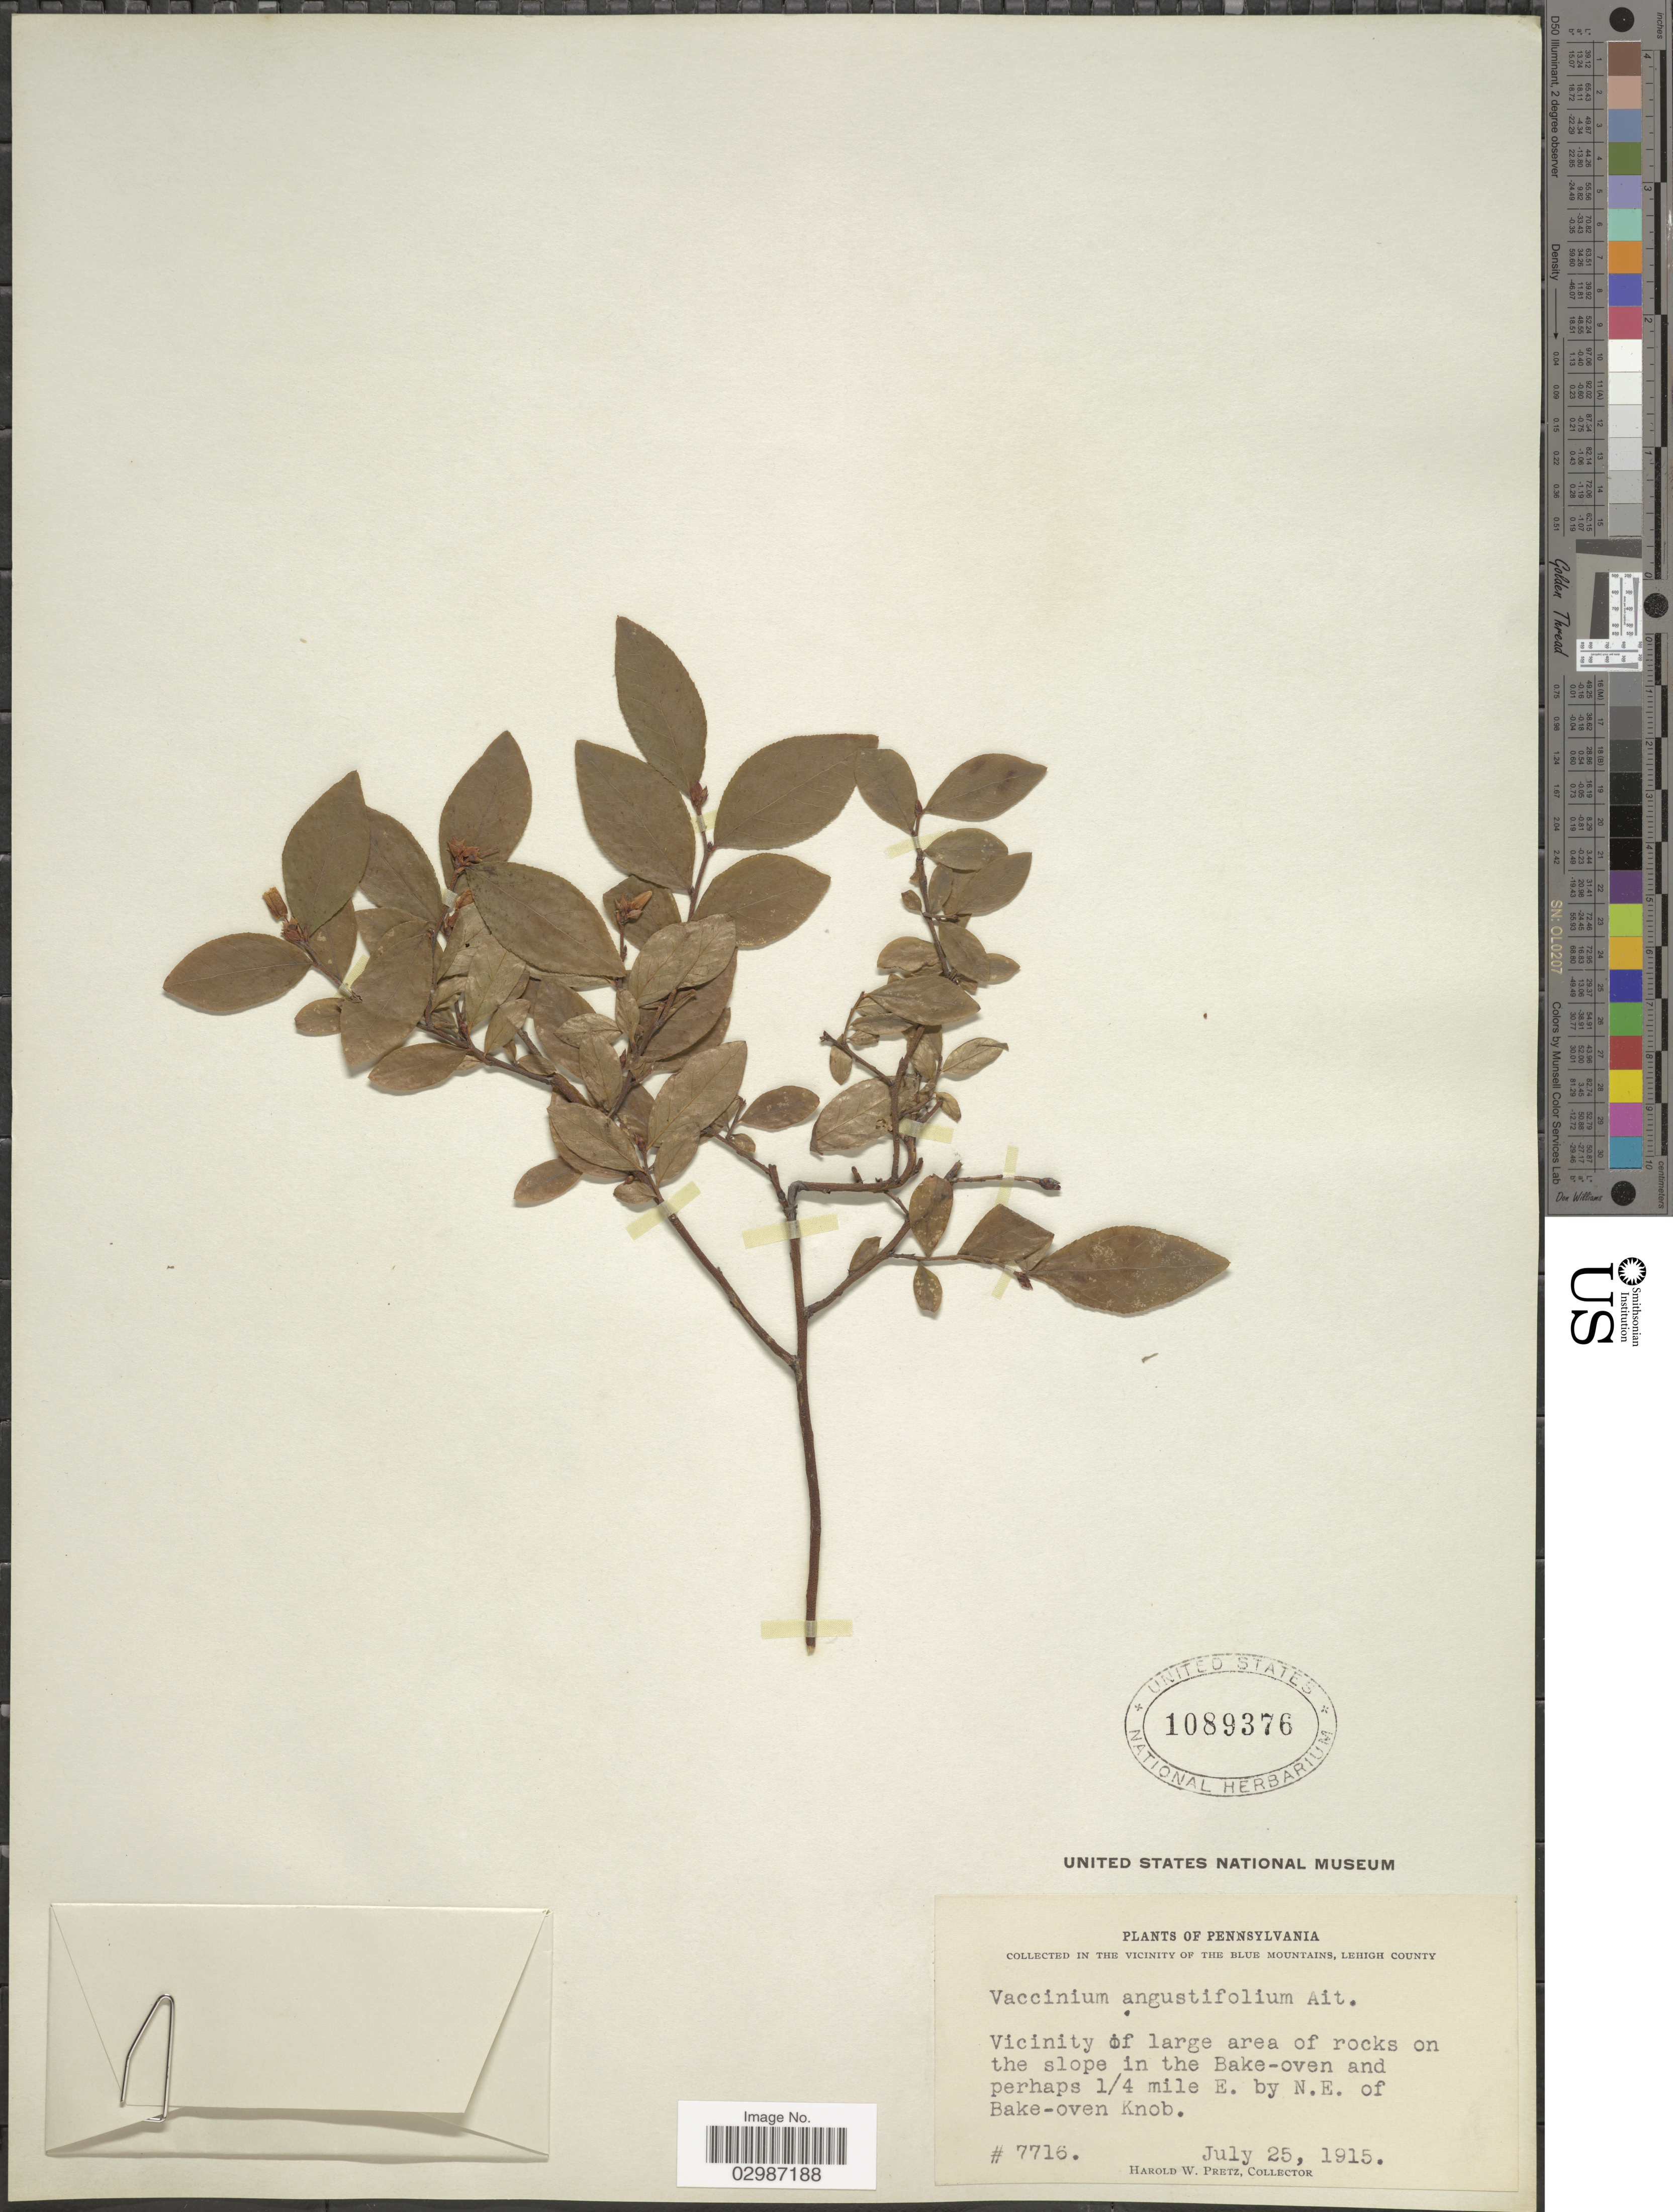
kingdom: Plantae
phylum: Tracheophyta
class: Magnoliopsida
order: Ericales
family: Ericaceae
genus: Vaccinium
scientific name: Vaccinium angustifolium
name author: Aiton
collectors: H. W. Pretz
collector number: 7716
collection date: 1915-07-25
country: United States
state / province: Pennsylvania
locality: In the vicinity of the Blue Mountains, Lehigh County. Vicinity of large area of rocks on the slope in the Bake-oven and perhaps 1/4 mile E. by N.E. of Bake-oven Knob.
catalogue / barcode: US 1089376